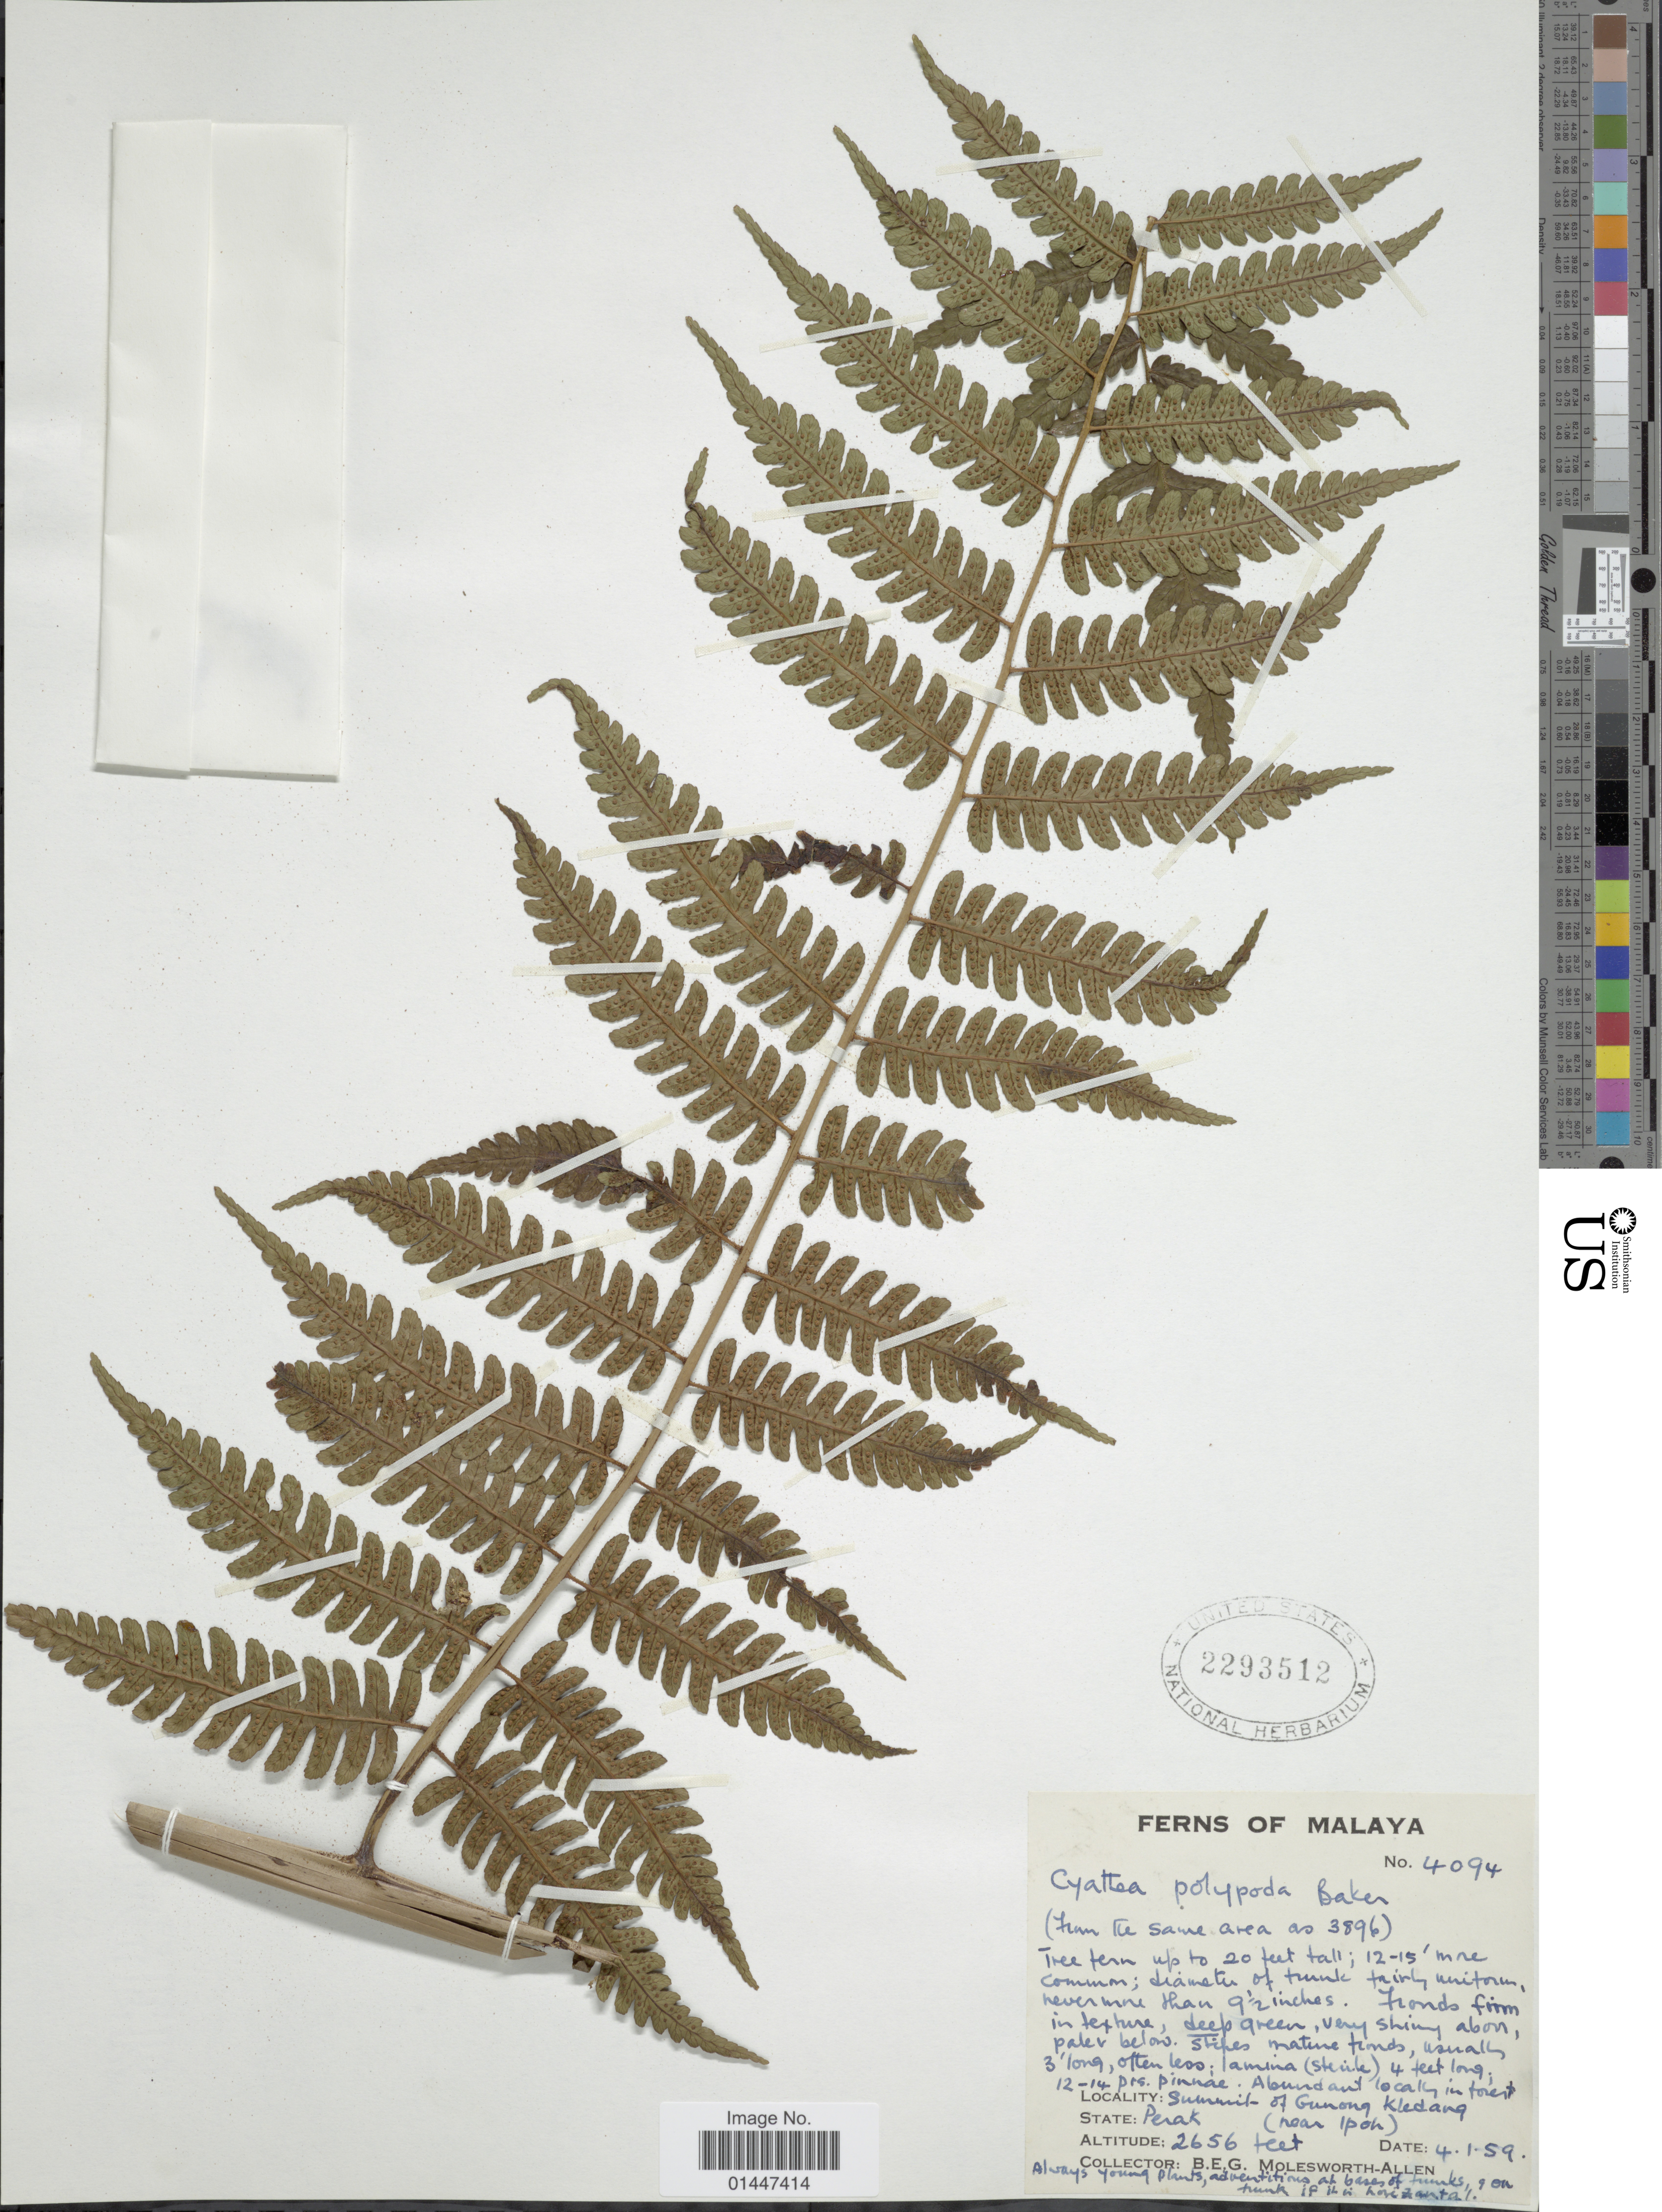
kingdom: Plantae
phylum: Tracheophyta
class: Polypodiopsida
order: Cyatheales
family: Cyatheaceae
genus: Sphaeropteris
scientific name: Sphaeropteris polypoda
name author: (Baker) R.M. Tryon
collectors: B. E. G. Molesworth-Allen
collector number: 4094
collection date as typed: Transcribed d/m/y: 4/1/59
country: Malaysia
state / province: Perak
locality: Malaya. Summit of Gunong Kledang. (near Ipoh).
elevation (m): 810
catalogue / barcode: US 2293512